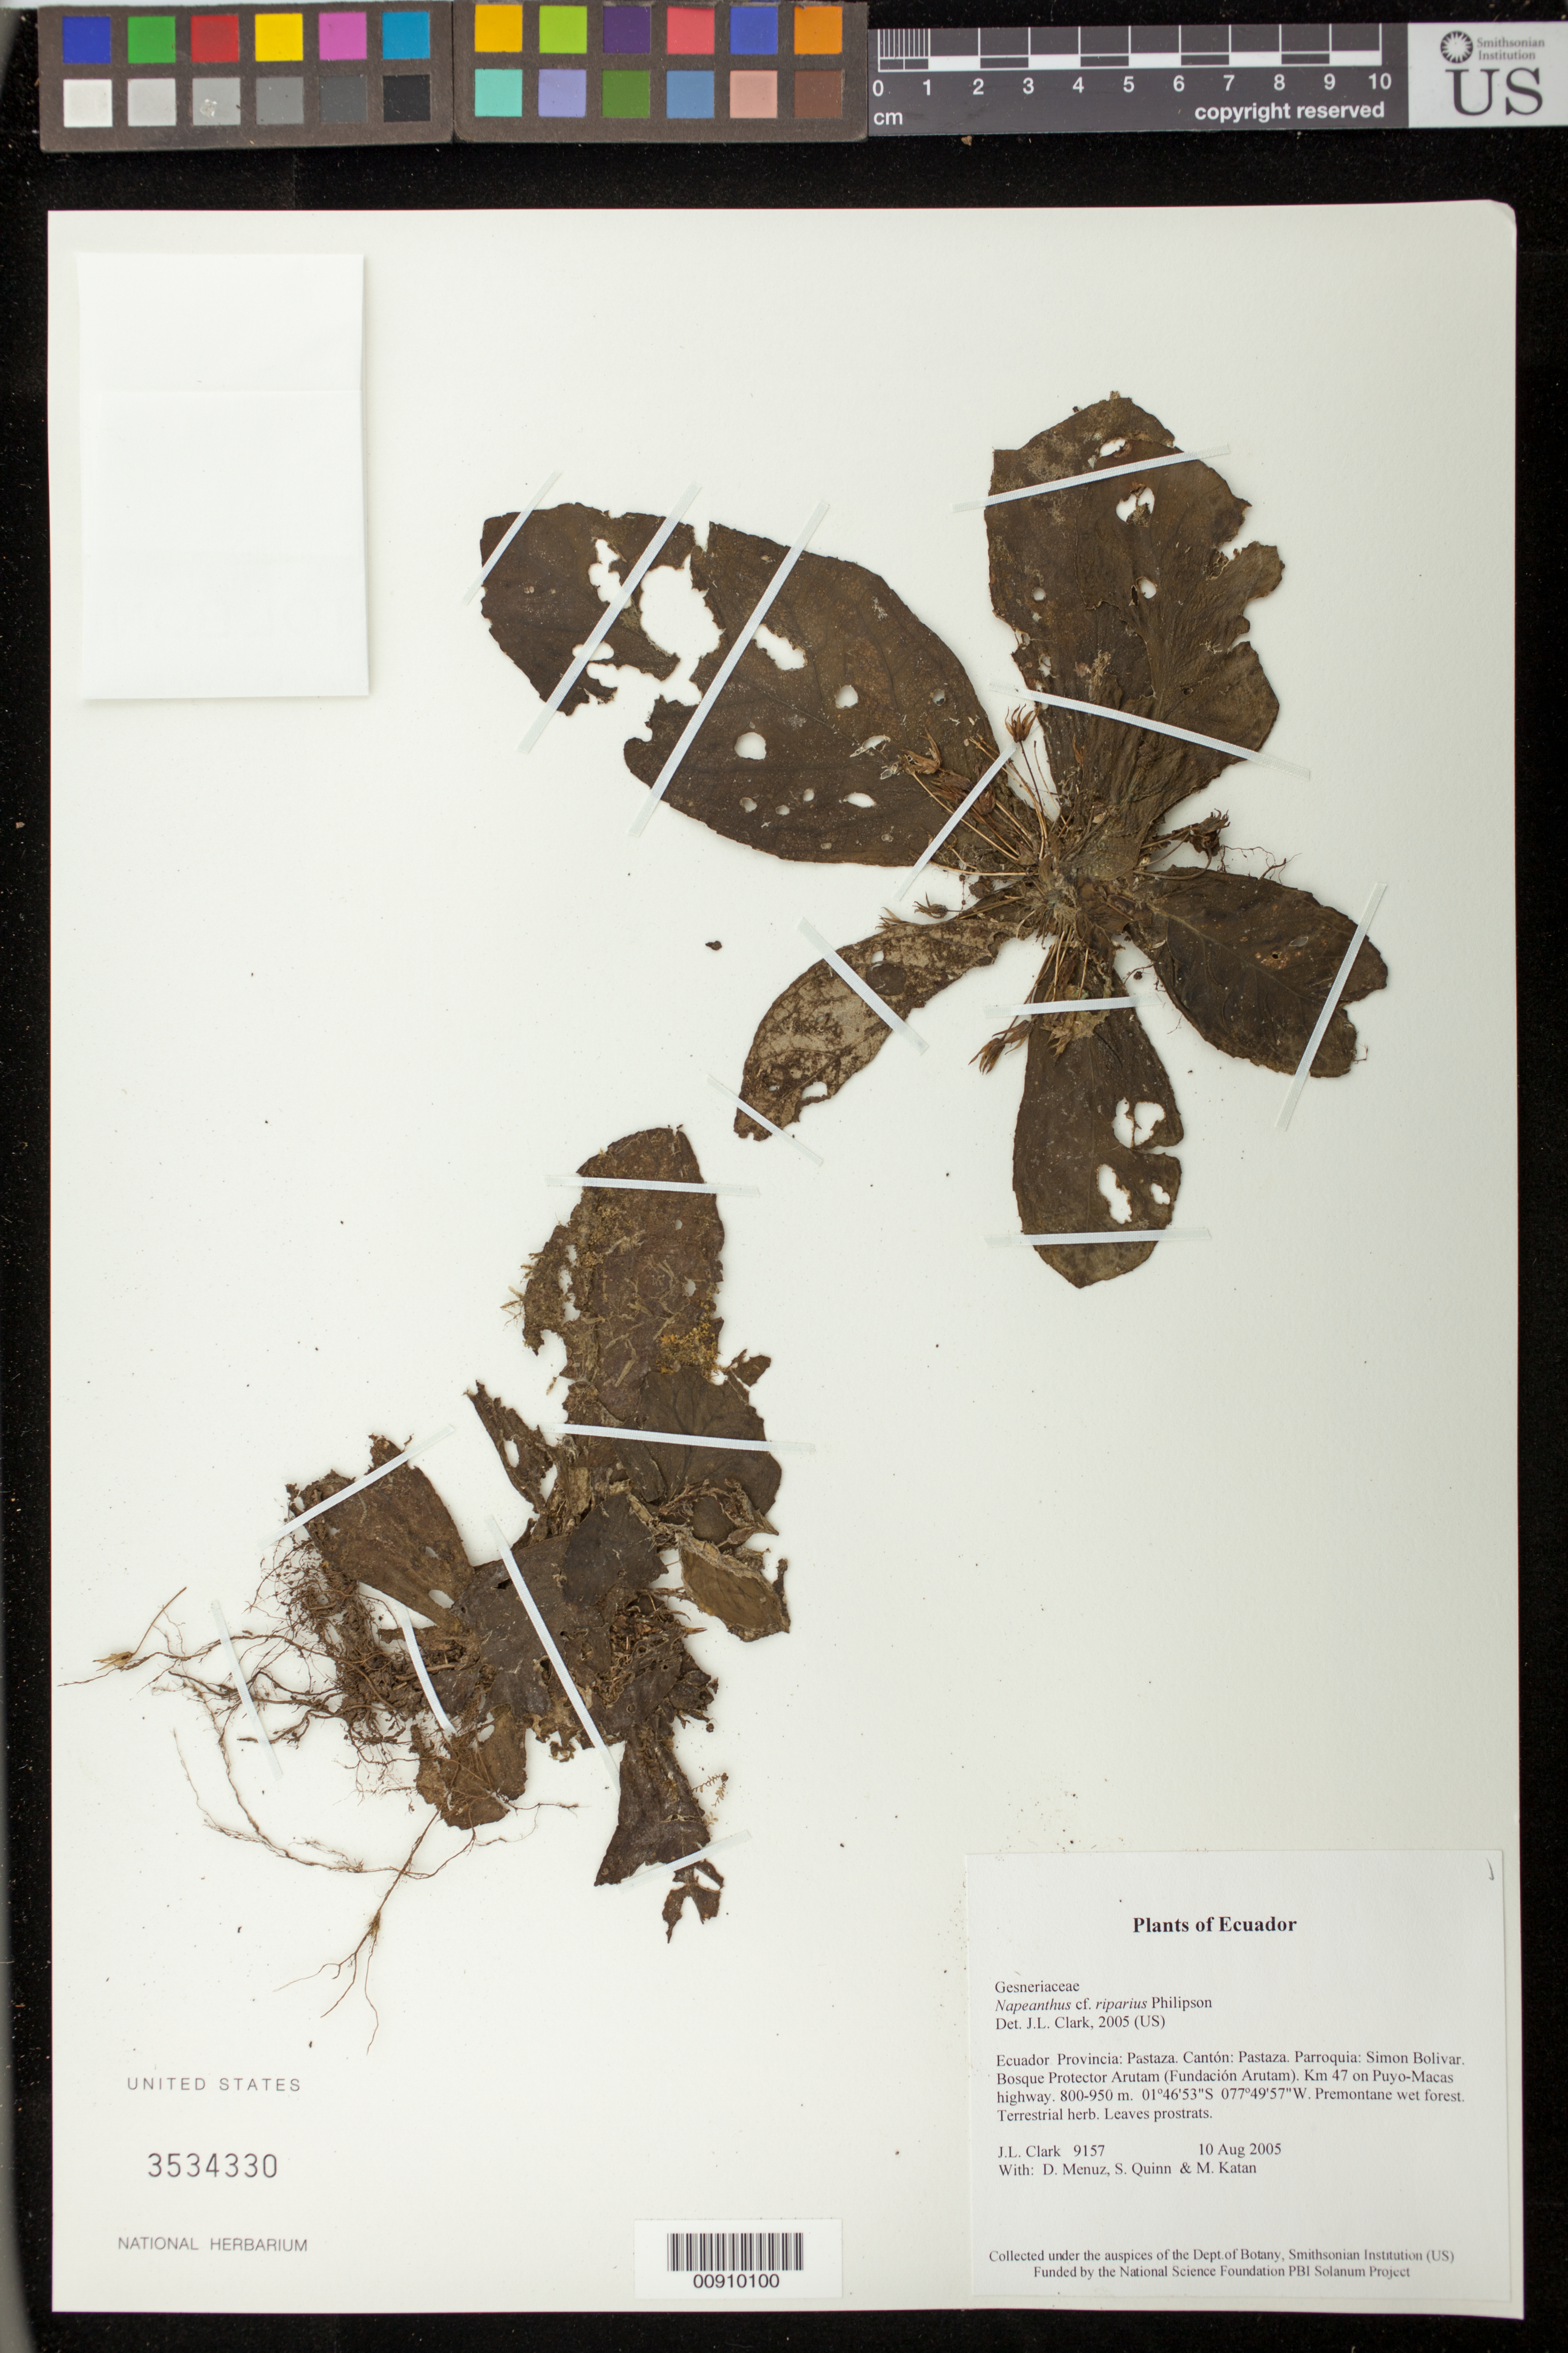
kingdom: Plantae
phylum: Tracheophyta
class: Magnoliopsida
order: Lamiales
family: Gesneriaceae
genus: Napeanthus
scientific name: Napeanthus riparius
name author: Philipson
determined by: Clark, J. L., (SEL), The Marie Selby Botanical Garden (UNITED STATES)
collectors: J. L. Clark, D. Menuz, S. Quinn & M. Katan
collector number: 9157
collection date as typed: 10 Aug 2005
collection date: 2005-08-10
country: Ecuador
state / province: Pastaza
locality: Pastaza. Parroquia: Simon Bolivar. Bosque Protector Arutam (Fundación Arutam). Km 47 on Puyo-Macas highway.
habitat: Premontane wet forest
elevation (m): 800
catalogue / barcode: US 3534330